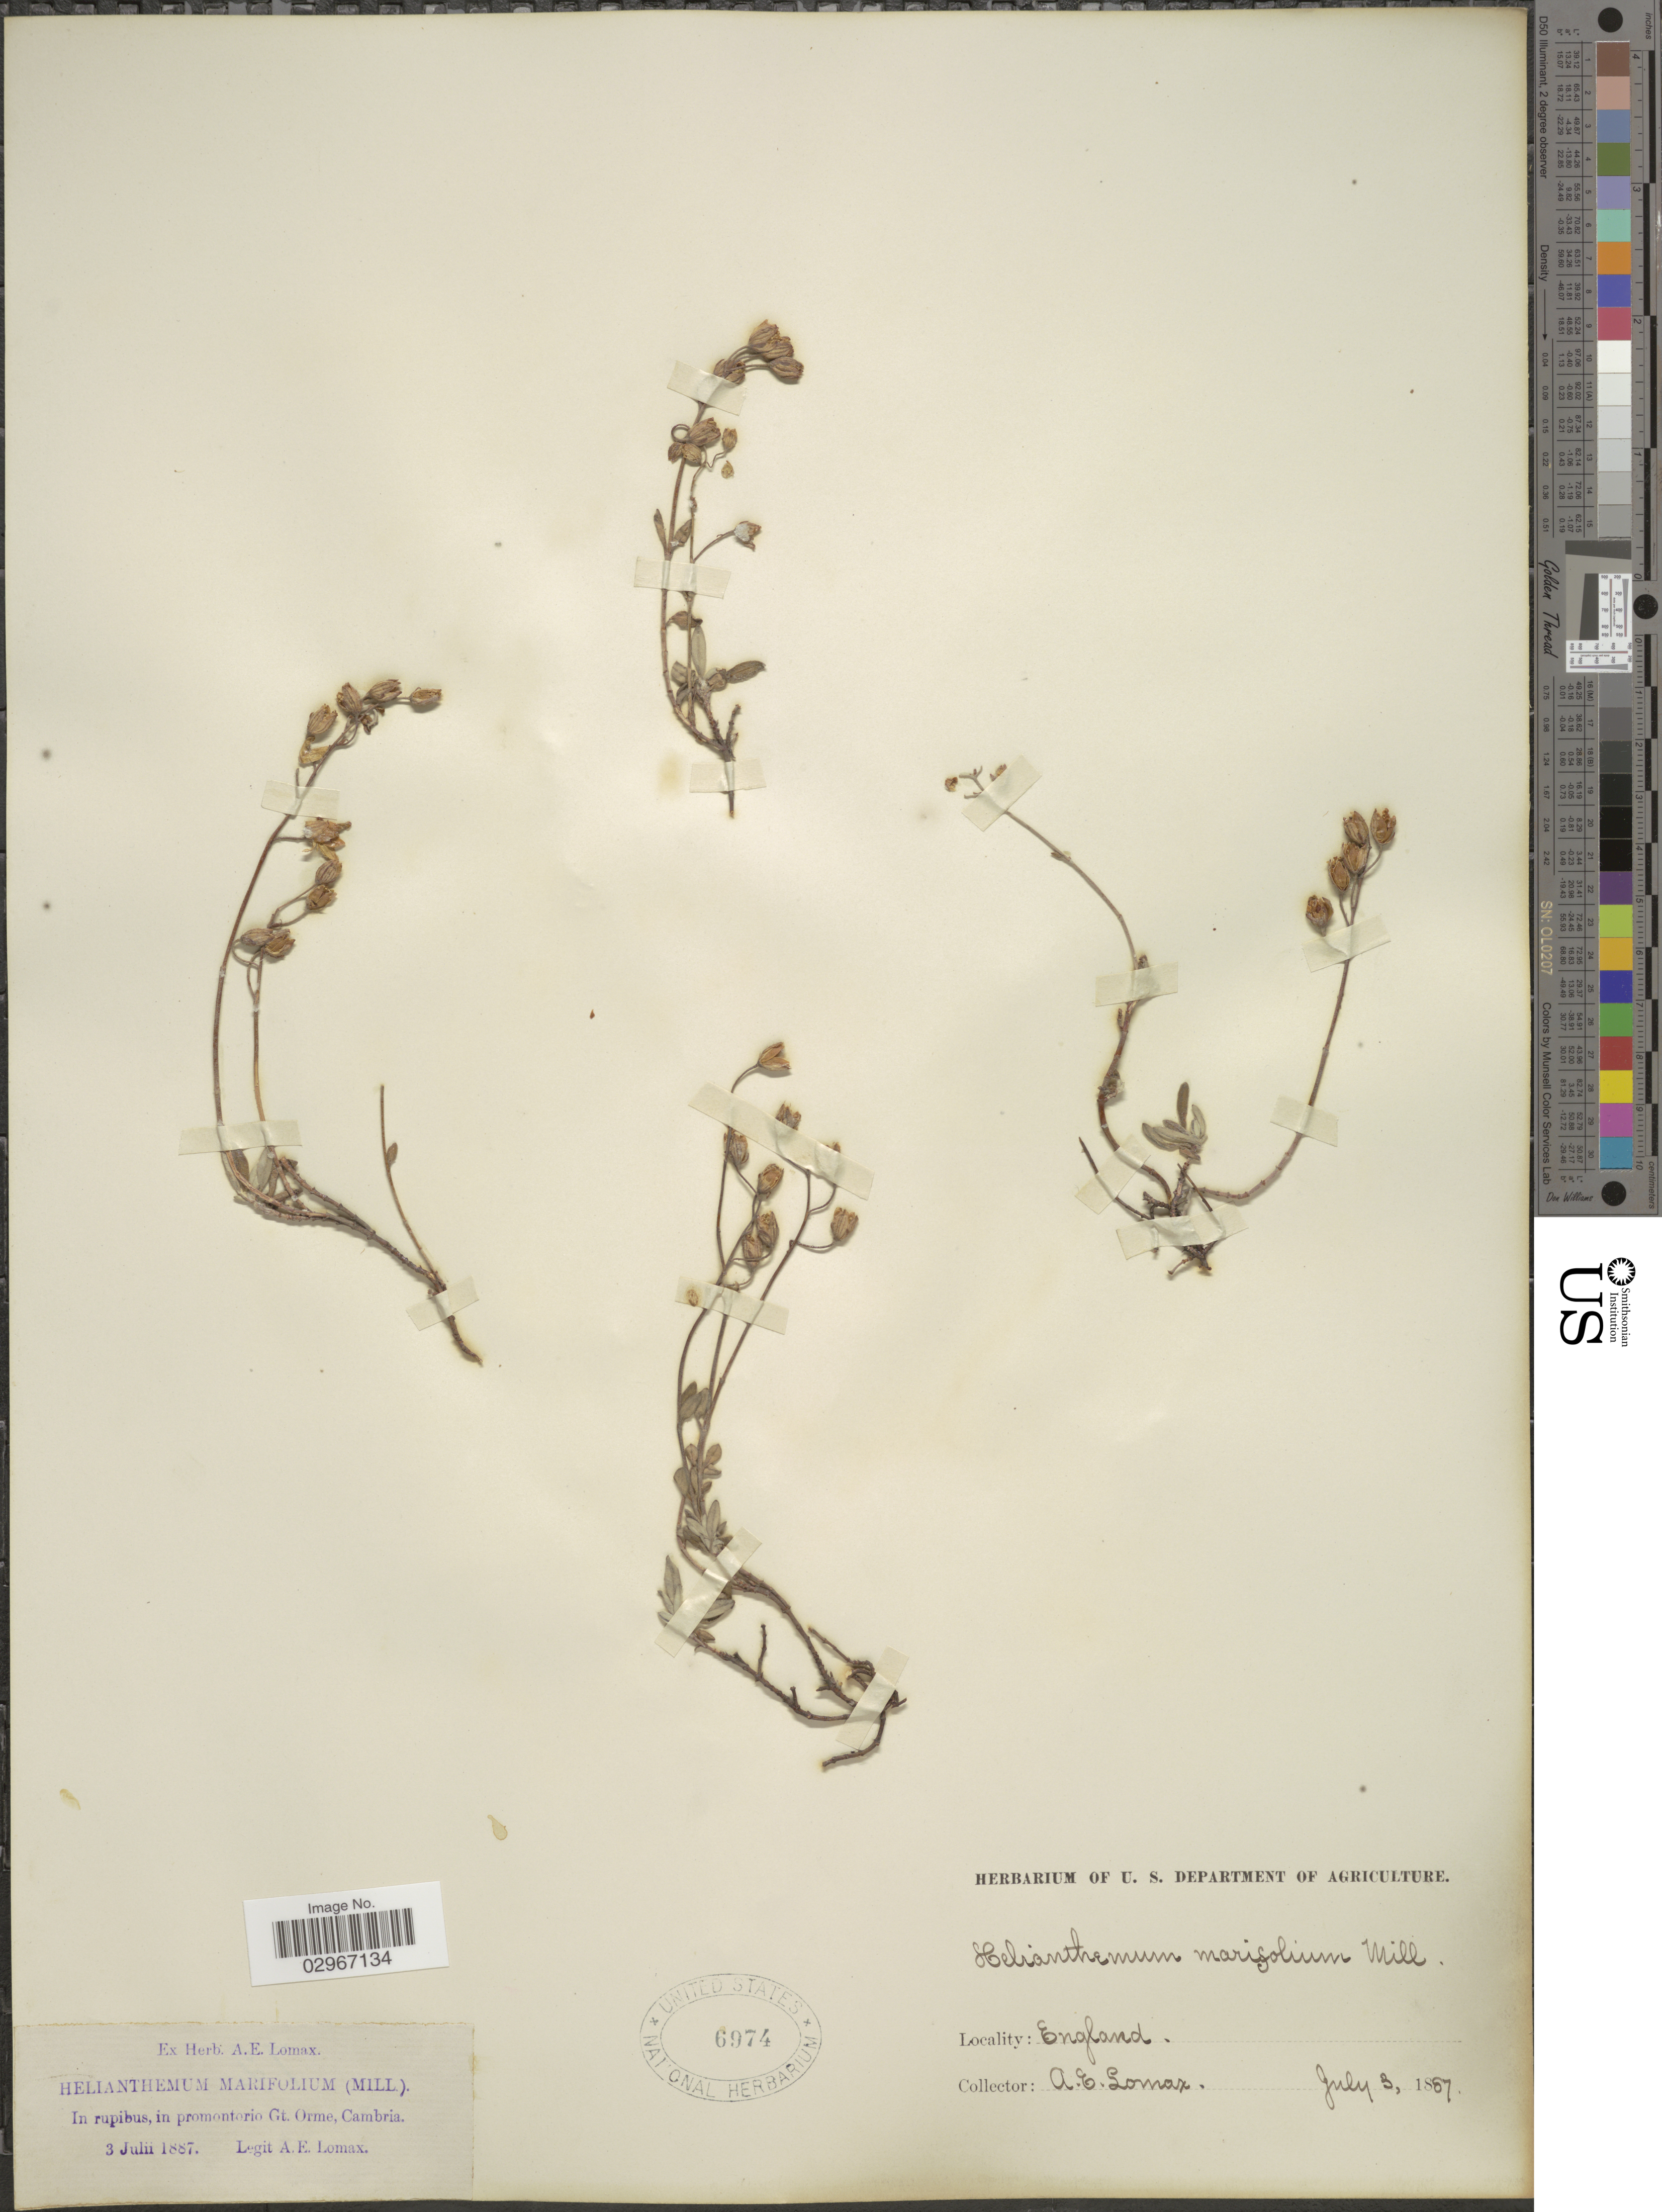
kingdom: Plantae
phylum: Tracheophyta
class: Magnoliopsida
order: Malvales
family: Cistaceae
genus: Helianthemum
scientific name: Helianthemum marifolium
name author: (L.) Mill.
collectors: A. Lomax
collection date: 1887-07-03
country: United Kingdom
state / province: England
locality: In rupibus, in promontorio Gt. Orme, Cambria.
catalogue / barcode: US 6974